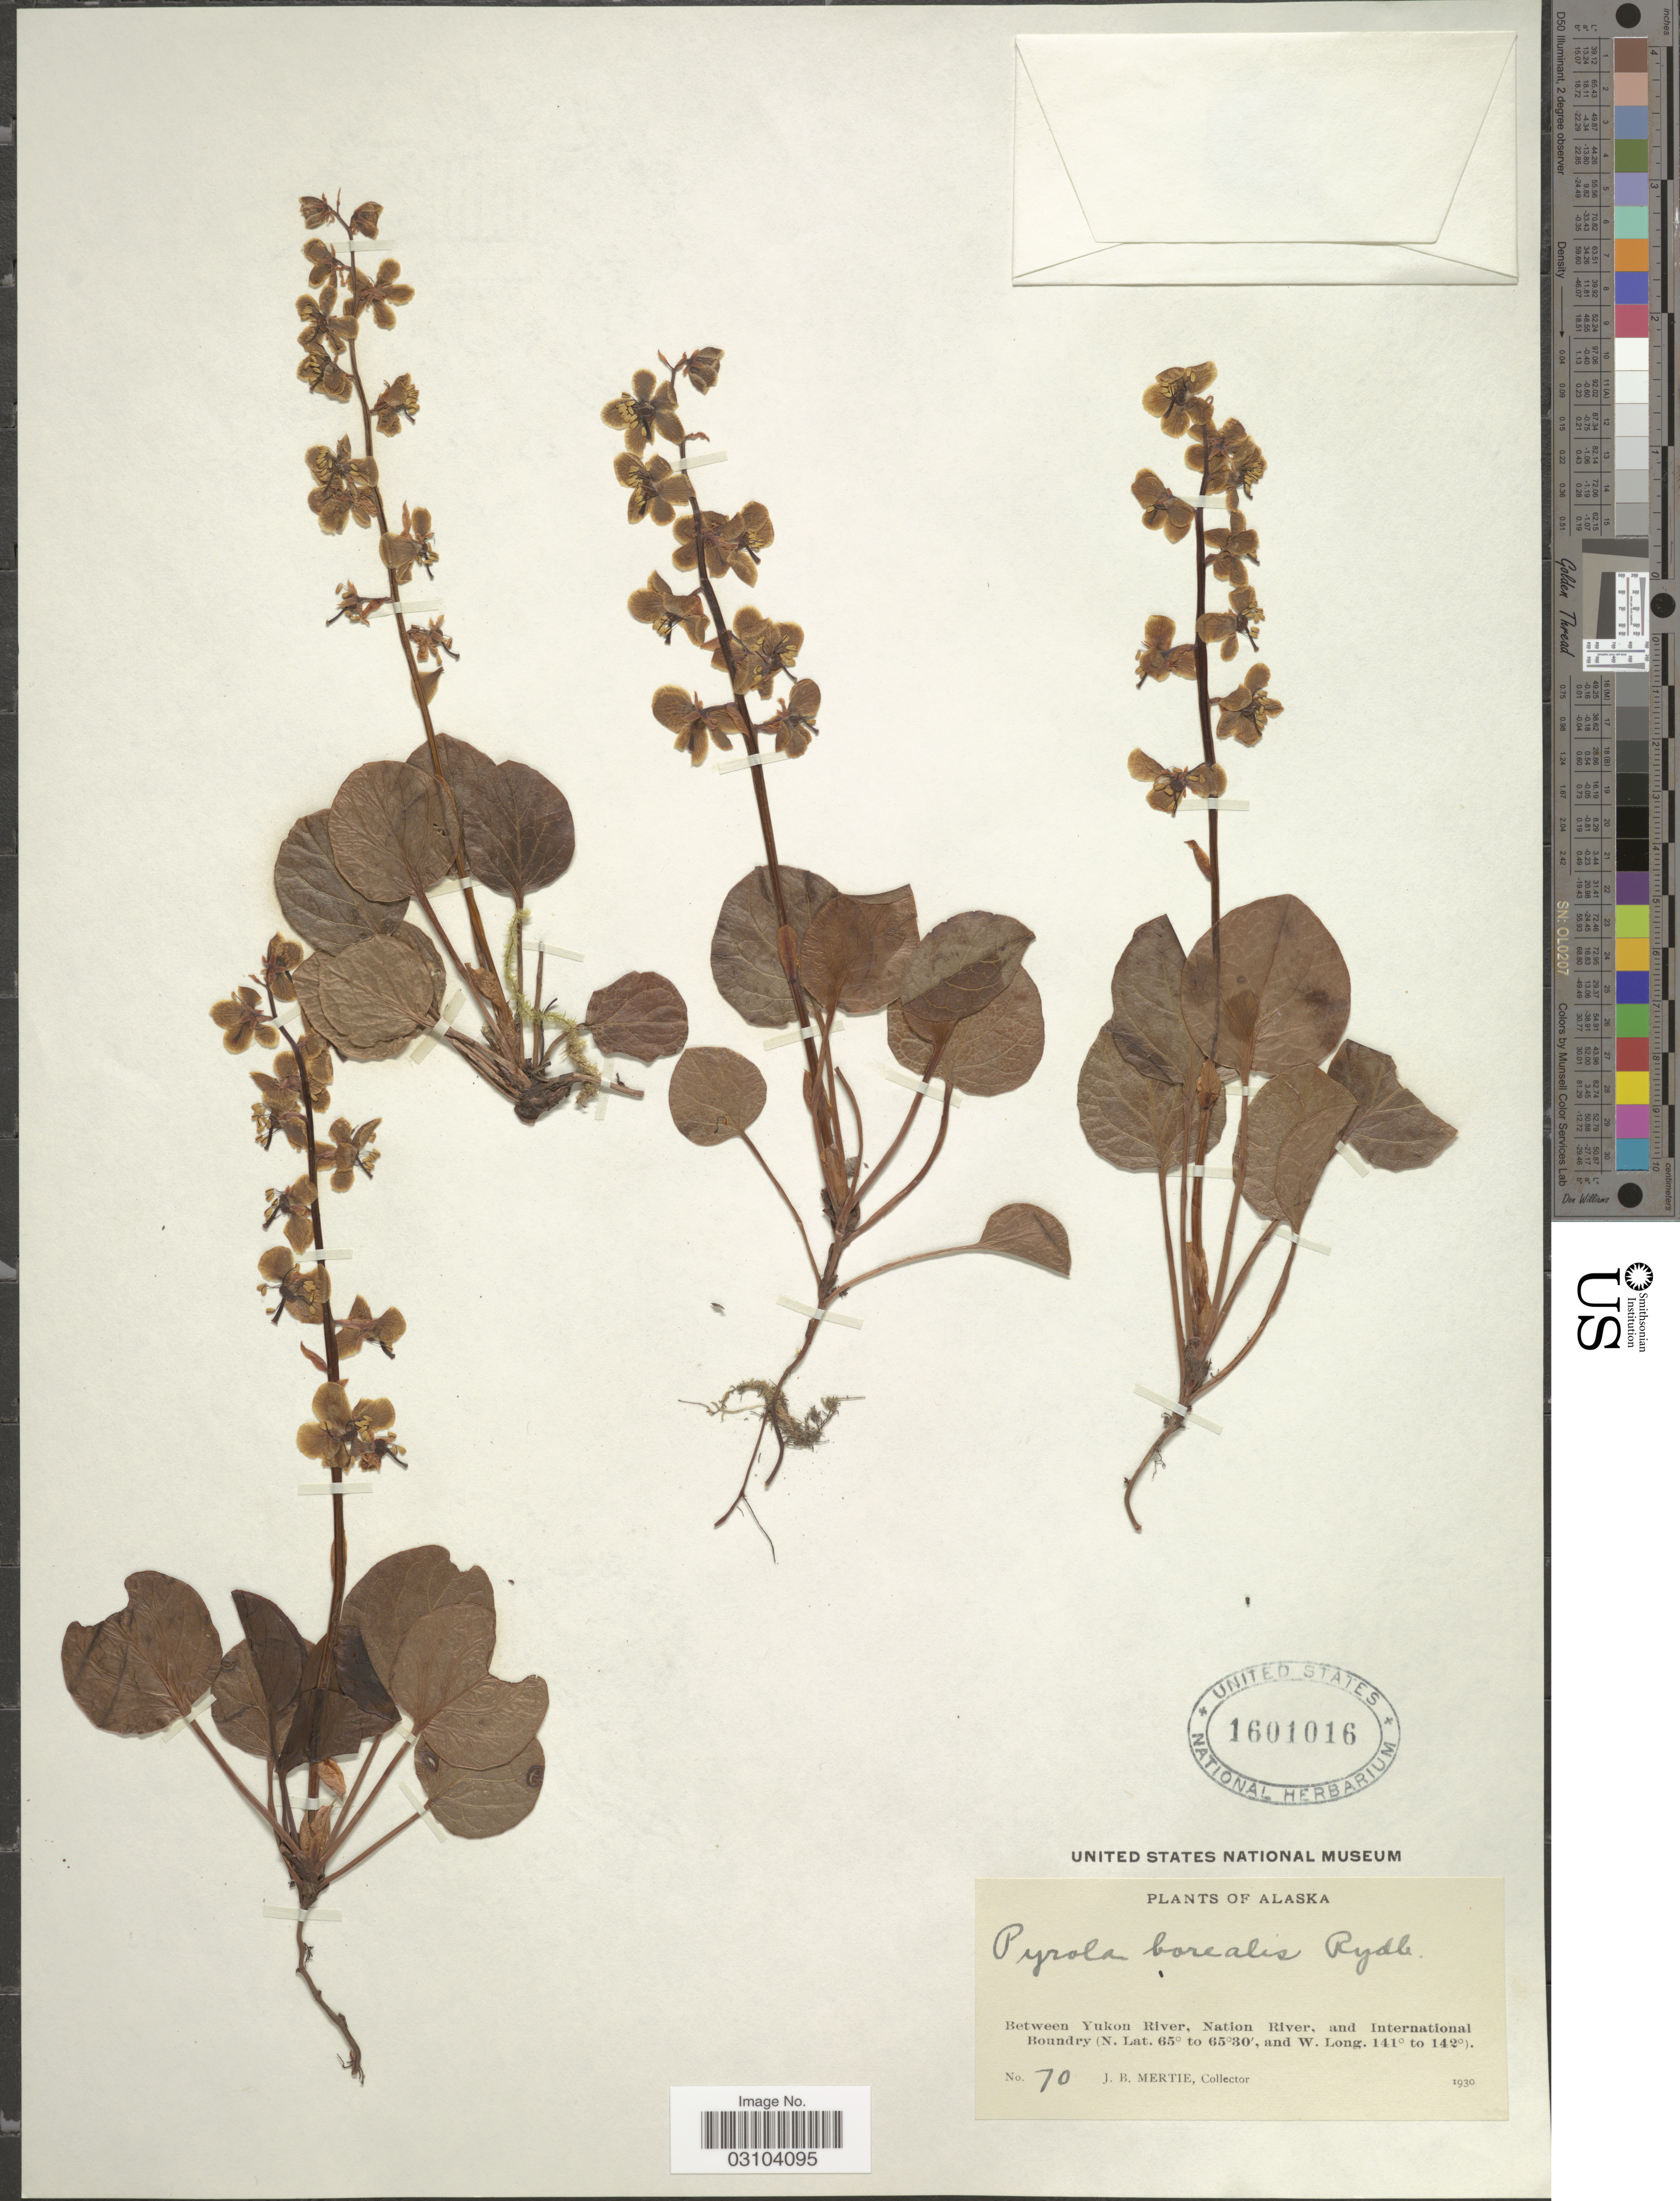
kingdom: Plantae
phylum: Tracheophyta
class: Magnoliopsida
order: Ericales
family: Ericaceae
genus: Pyrola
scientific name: Pyrola grandiflora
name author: Radius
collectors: J. Mertie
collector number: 70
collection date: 1930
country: United States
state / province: Alaska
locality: Between Yukon River, Nation River, and International Boundary.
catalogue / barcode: US 1601016